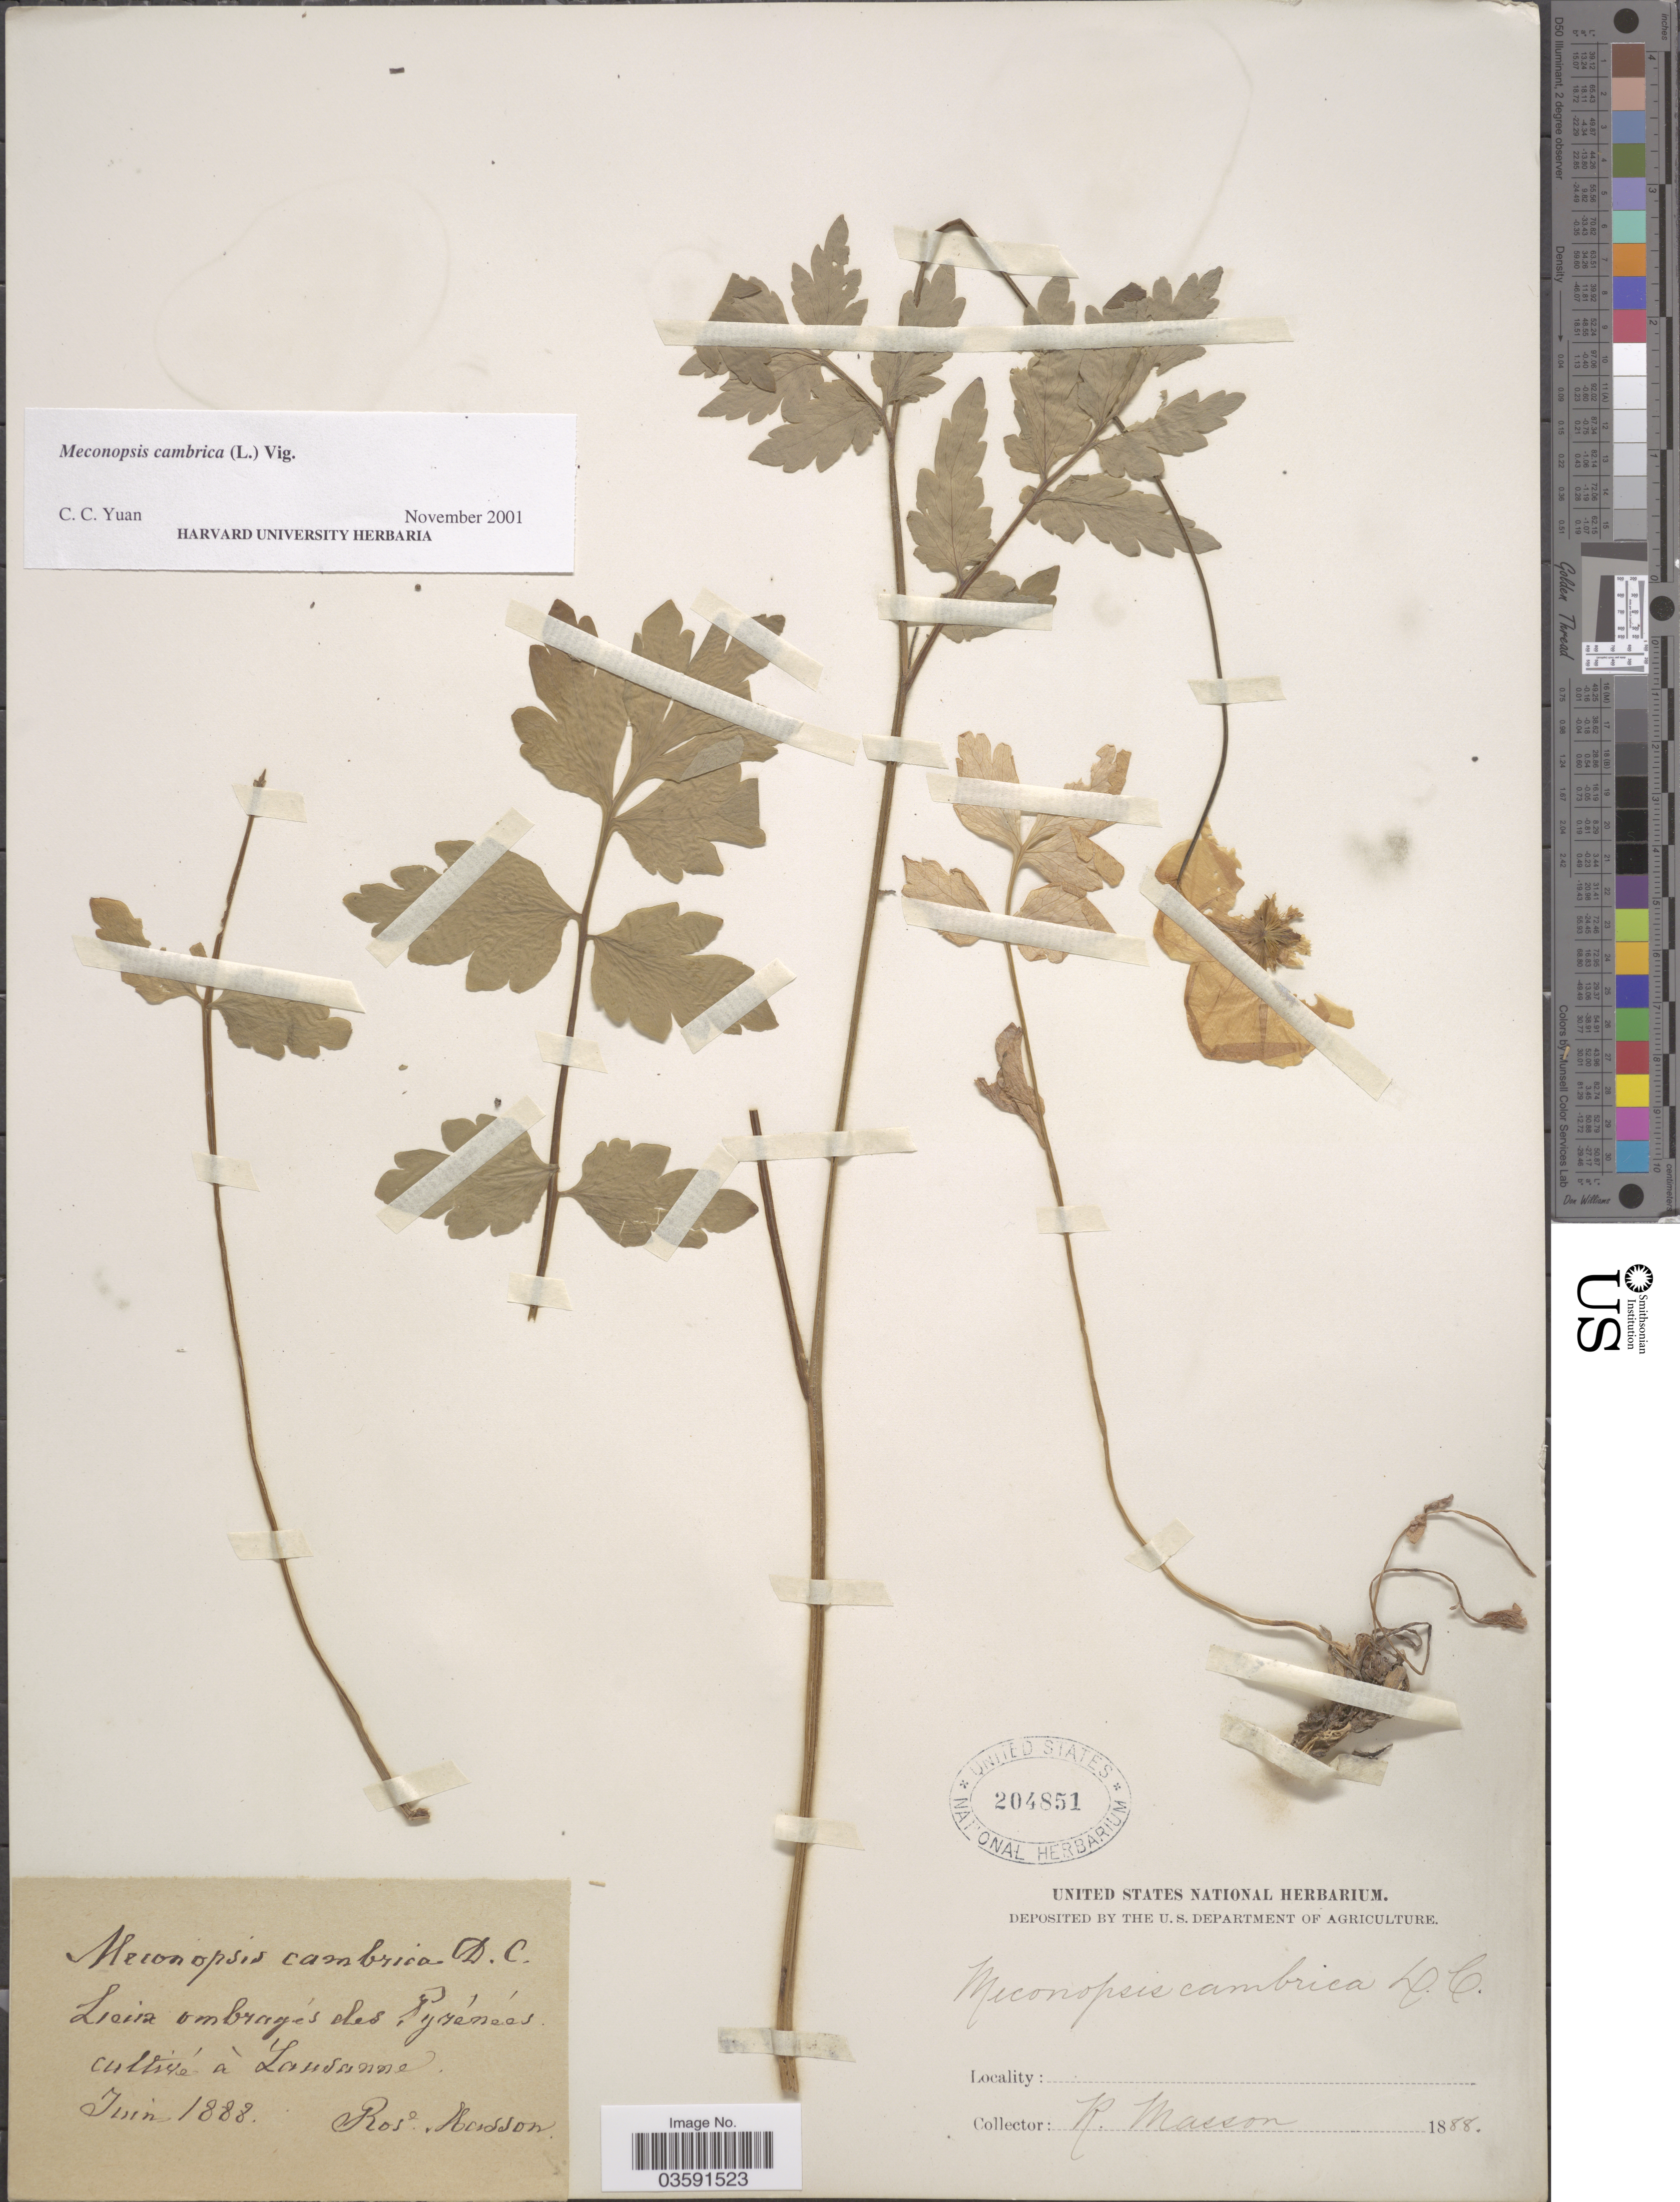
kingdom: Plantae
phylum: Tracheophyta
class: Magnoliopsida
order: Ranunculales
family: Papaveraceae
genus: Papaver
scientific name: Papaver cambricum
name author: L.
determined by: Strong, M. T., (US), Smithsonian Institution - National Museum of Natural History (UNITED STATES)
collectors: R. Masson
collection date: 1888-06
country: France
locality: Lieux ombragés des Pyrénées. Lausanne.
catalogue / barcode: US 204851